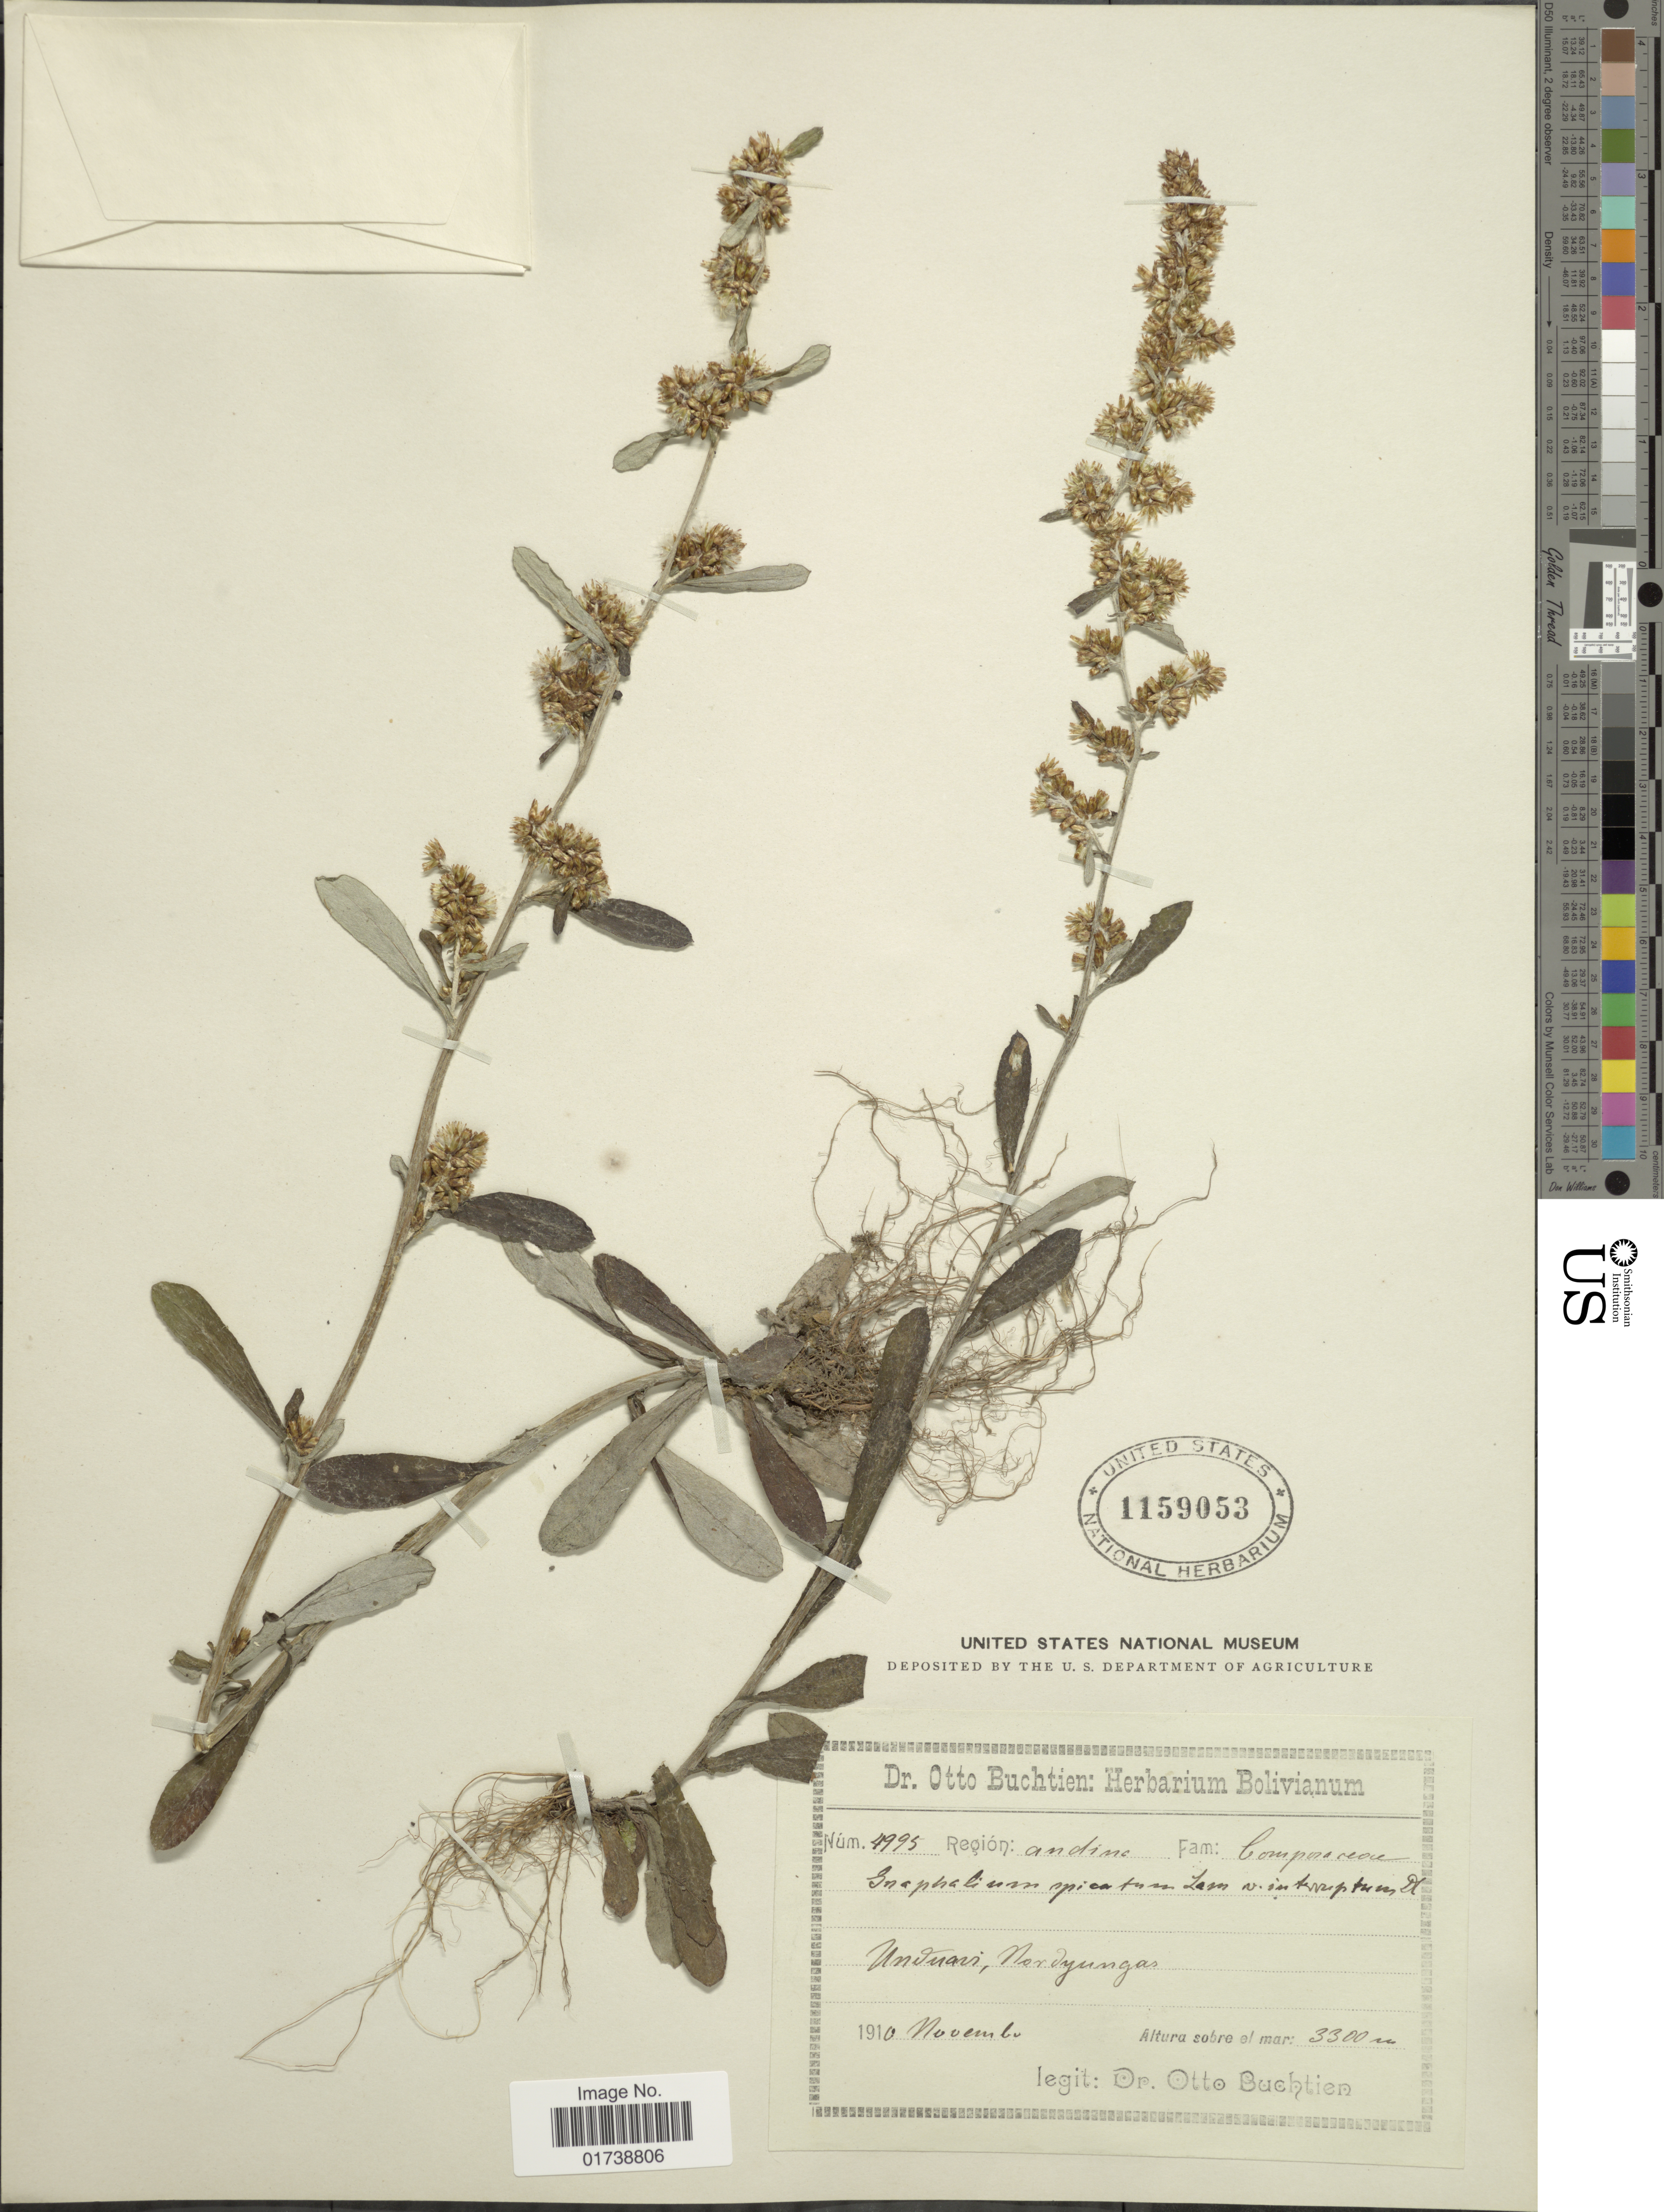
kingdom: Plantae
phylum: Tracheophyta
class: Magnoliopsida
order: Asterales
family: Asteraceae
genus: Gamochaeta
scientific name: Gamochaeta spicata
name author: (Lam.) Cabrera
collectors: O. Buchtien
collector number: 4995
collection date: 1910-11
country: Bolivia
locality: Unduavi, Nordyungas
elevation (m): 3300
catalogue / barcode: US 1159053